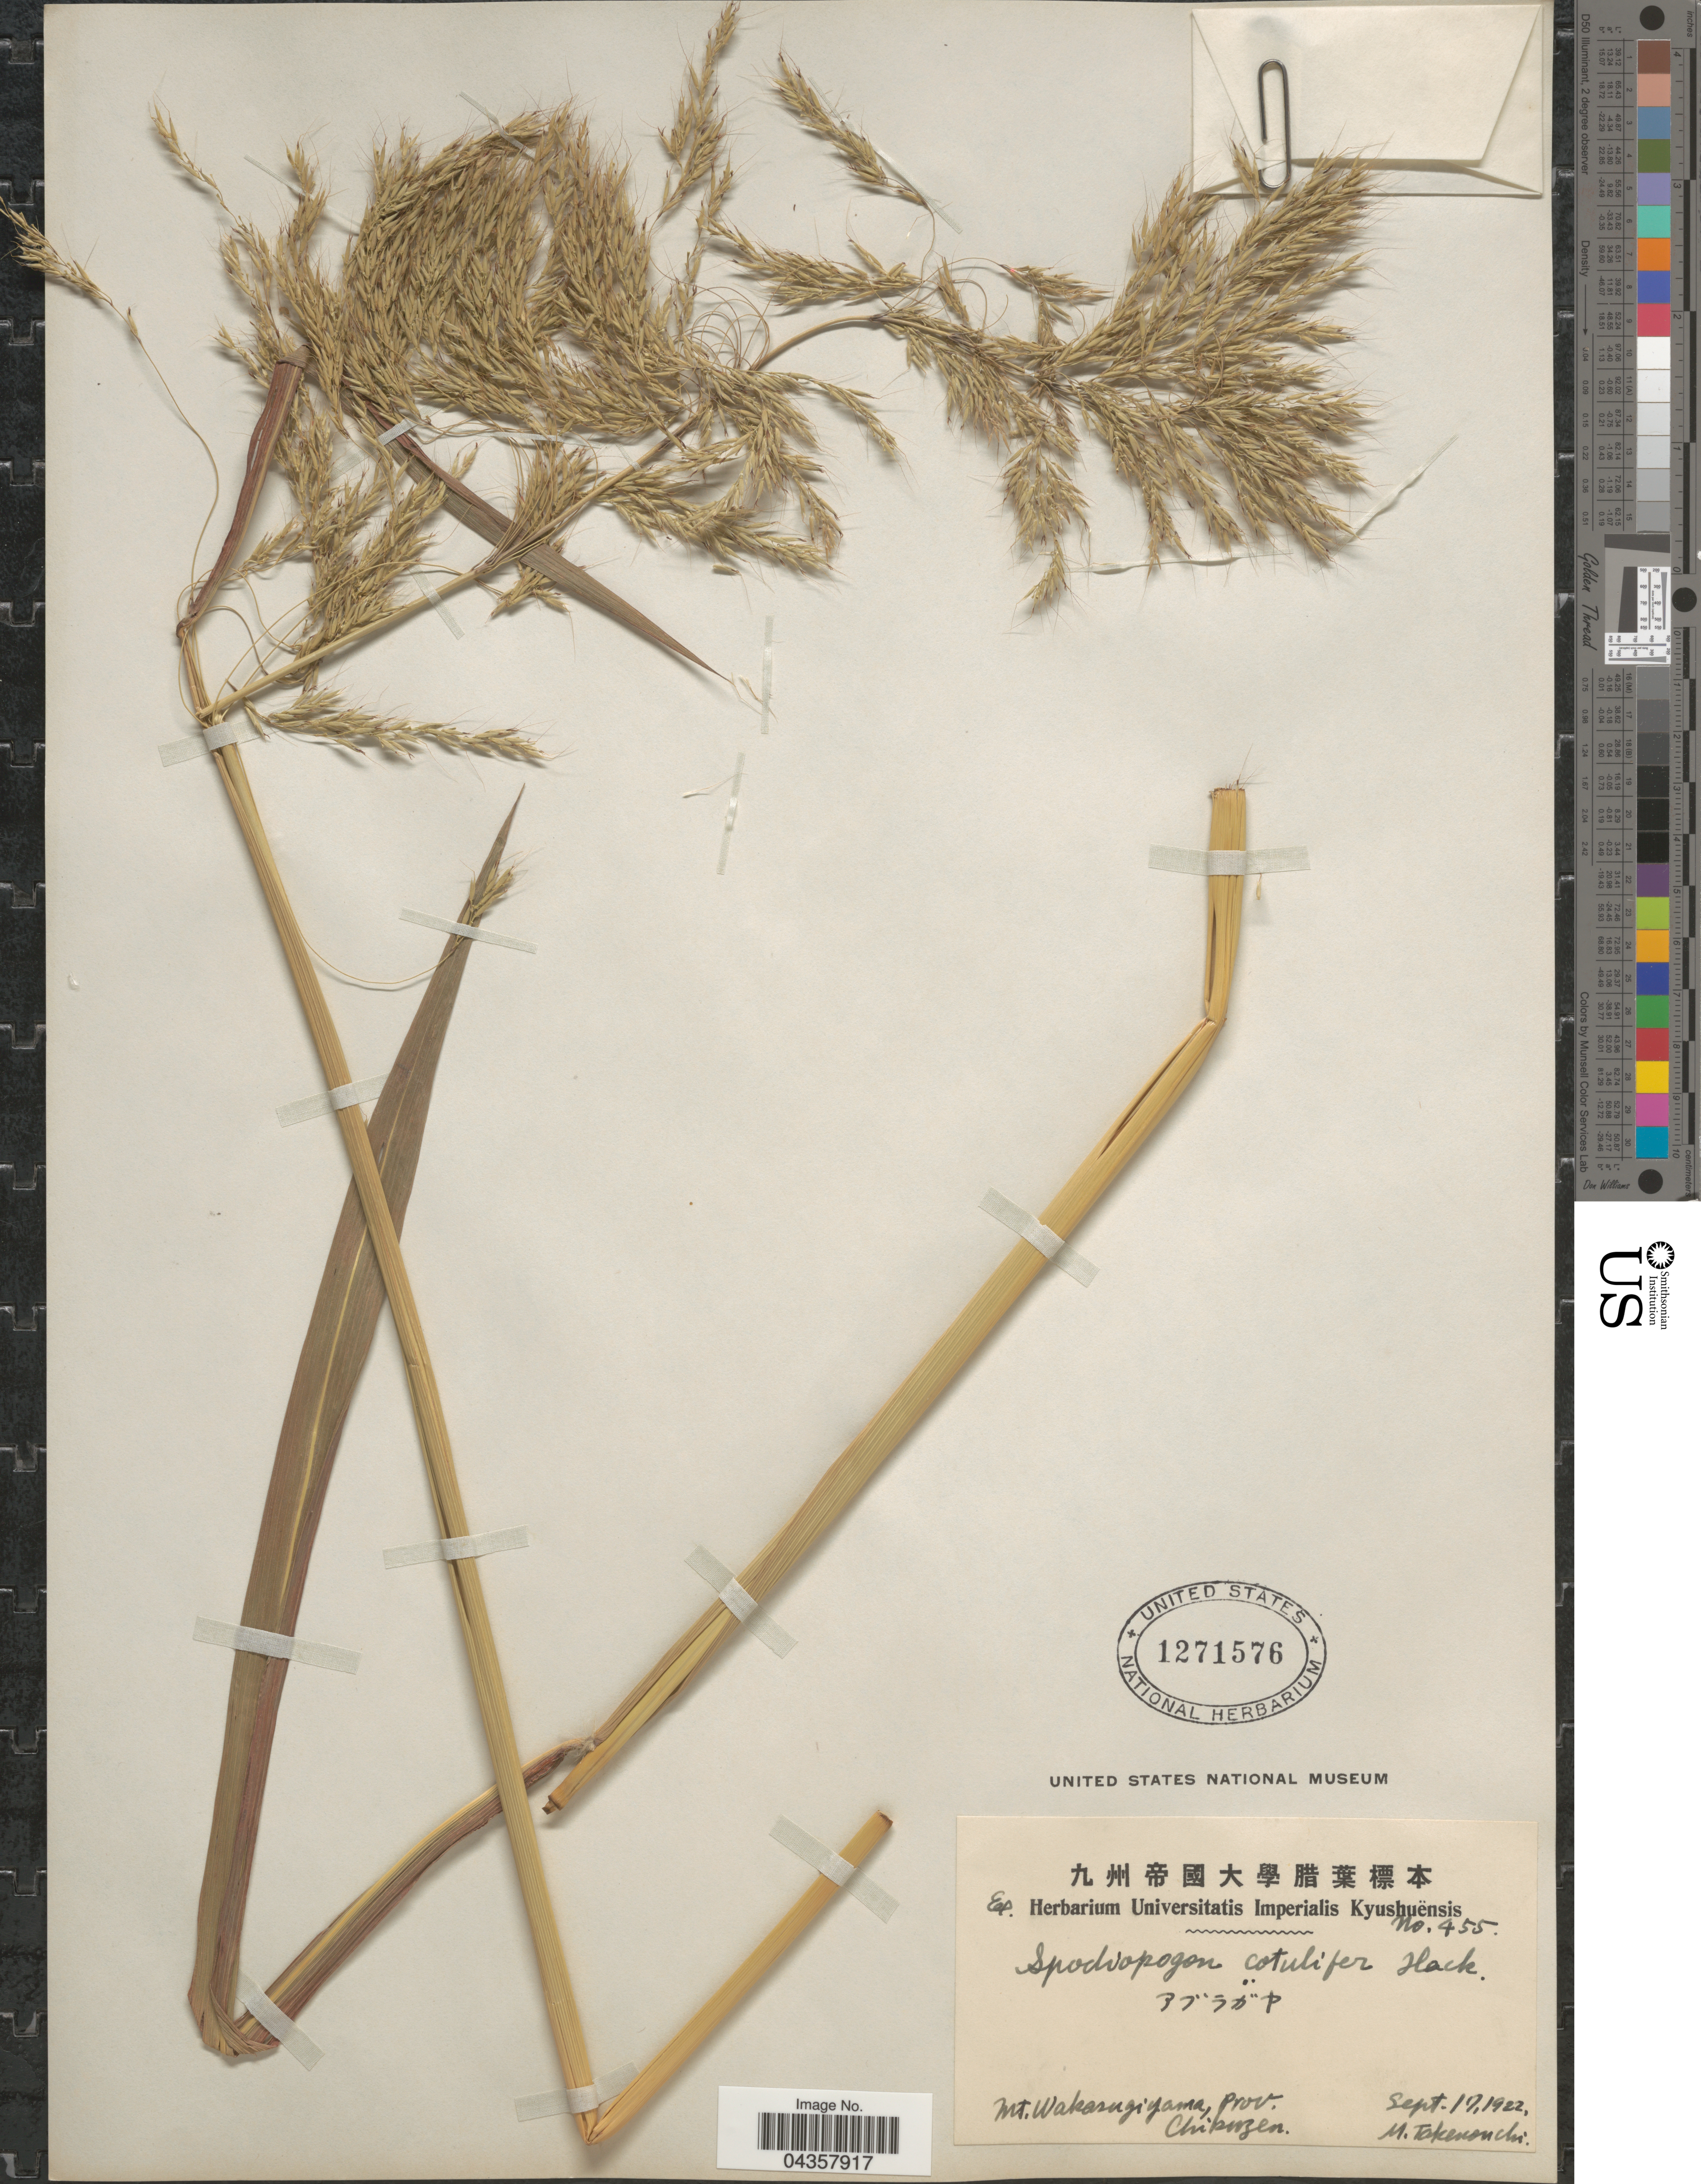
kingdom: Plantae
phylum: Tracheophyta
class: Liliopsida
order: Poales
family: Poaceae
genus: Spodiopogon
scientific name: Spodiopogon cotulifer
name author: (Thunb.) Hack.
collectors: M. Takenouchi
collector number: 455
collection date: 1922-09-19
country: Japan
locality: Mt. Wakarugiyama, prov. Chikuzen.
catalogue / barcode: US 1271576